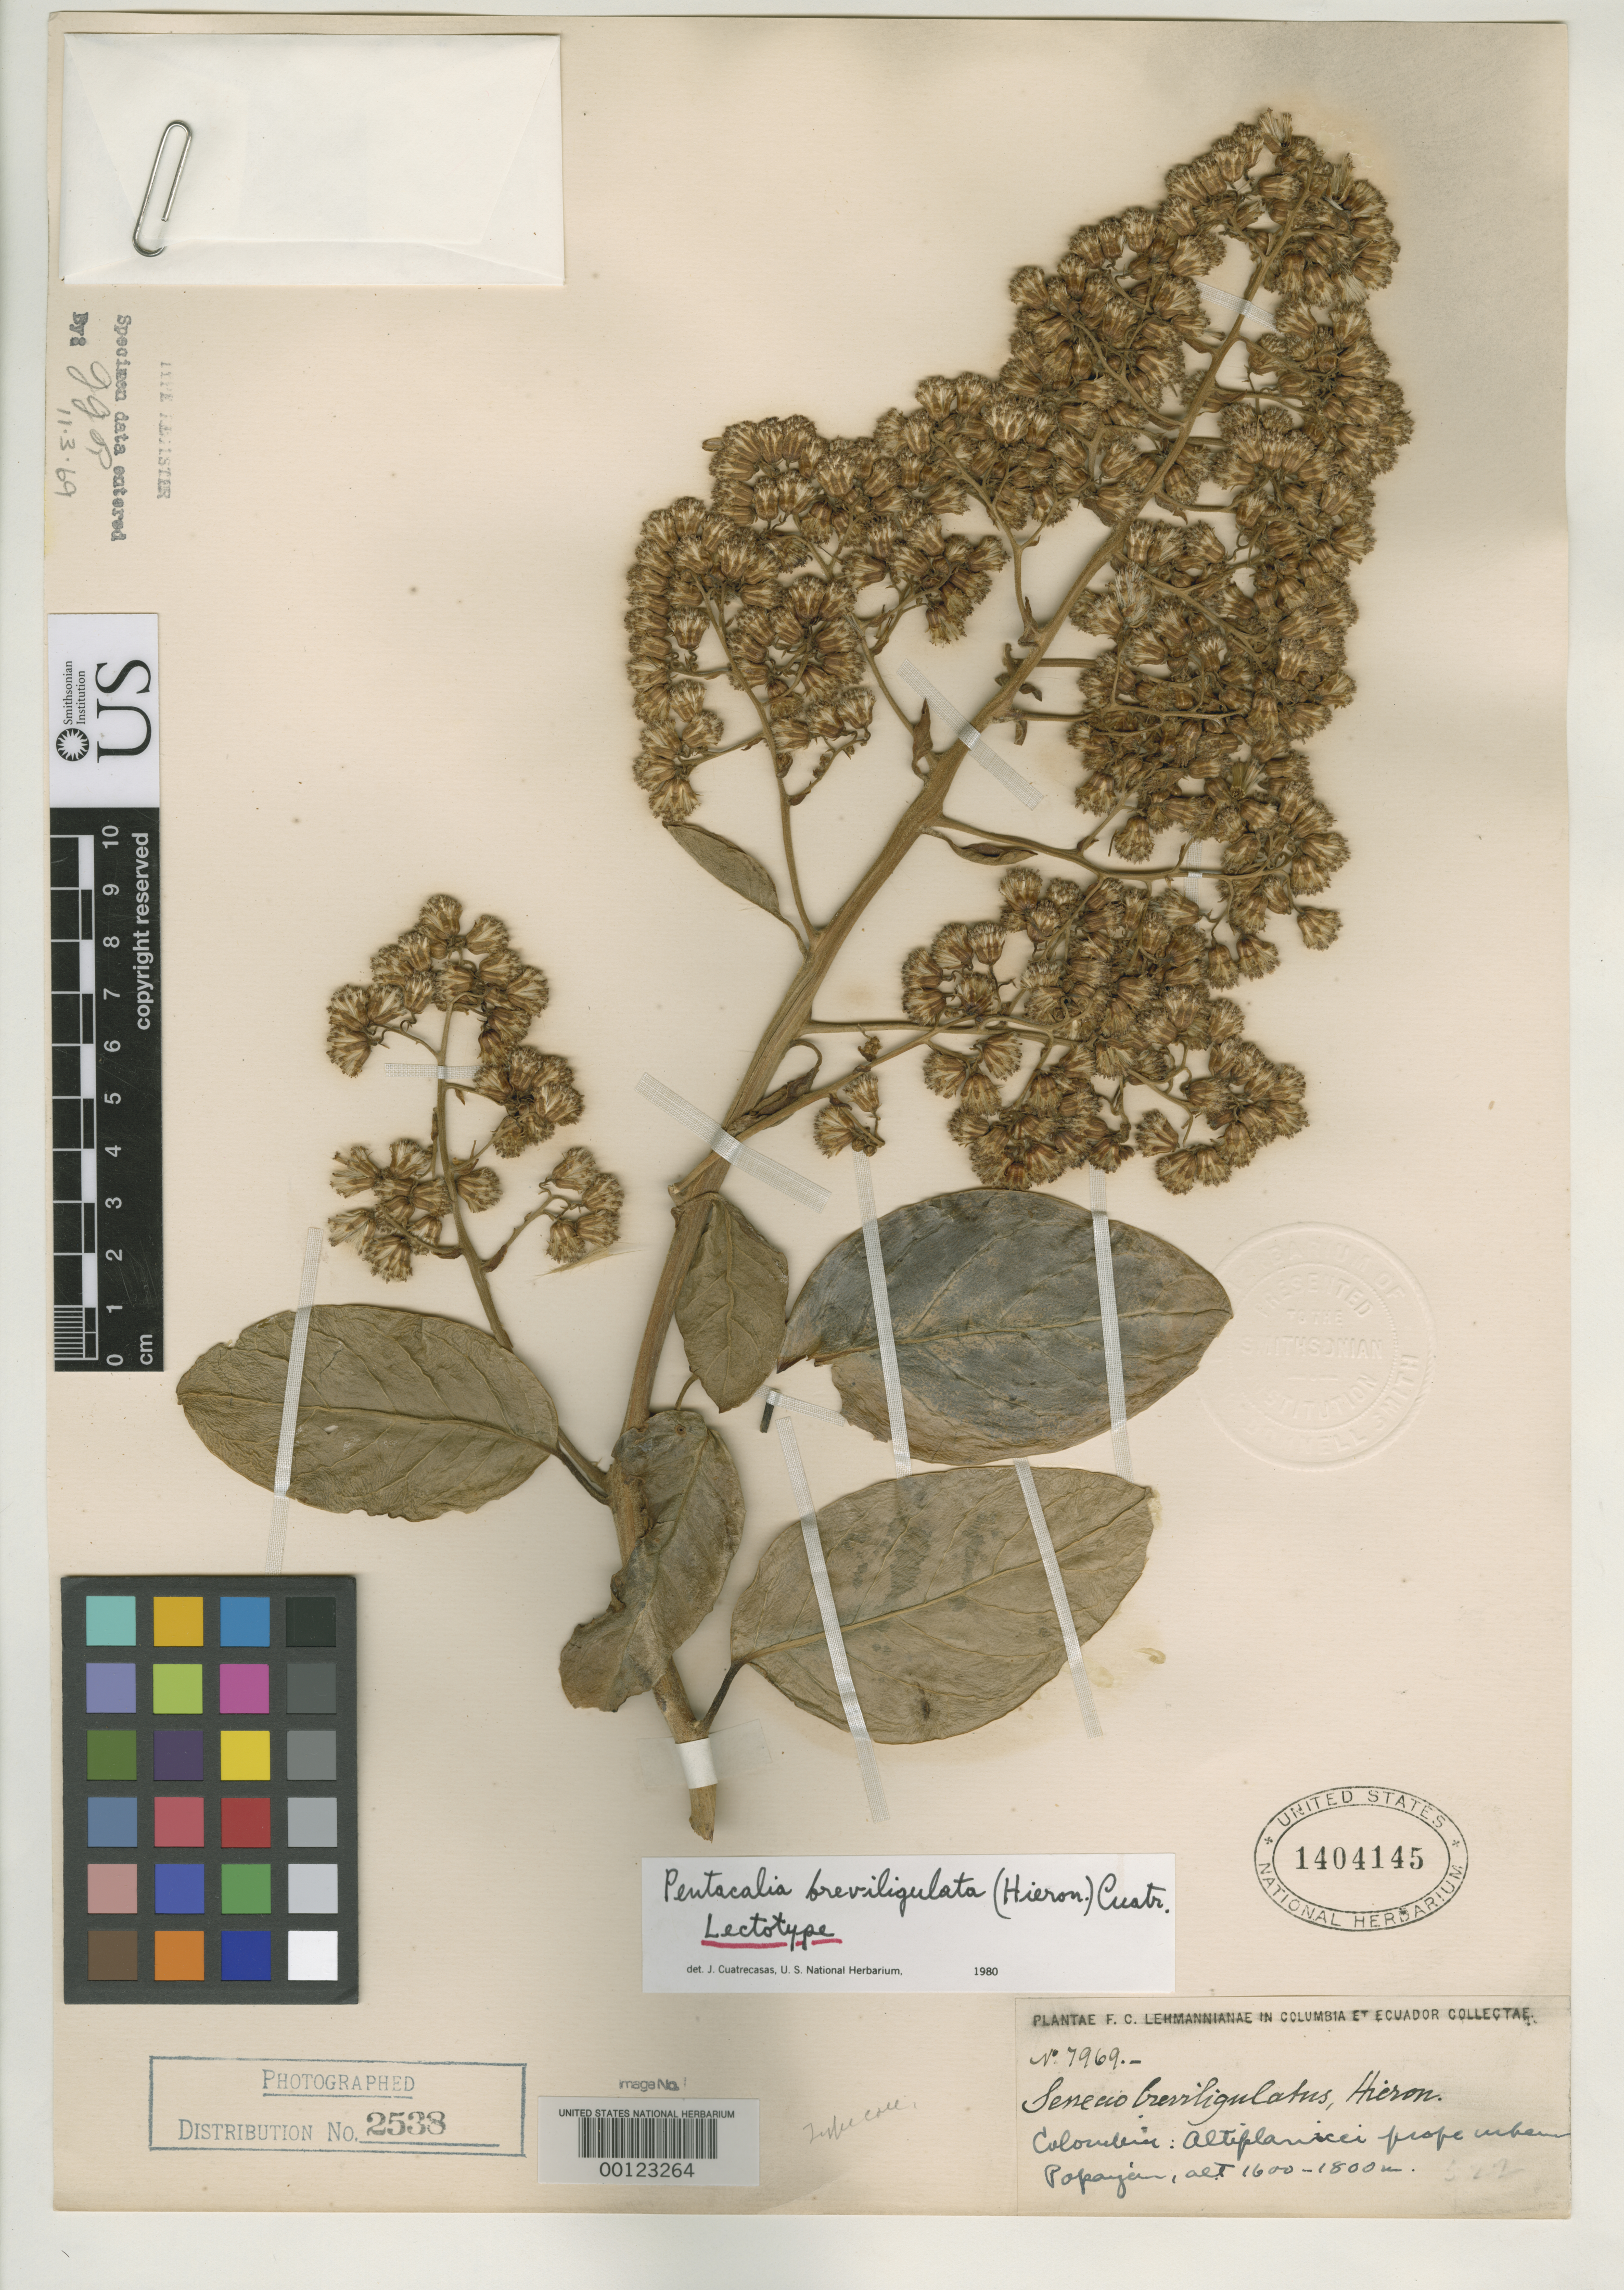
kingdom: Plantae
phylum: Tracheophyta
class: Magnoliopsida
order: Asterales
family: Asteraceae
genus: Senecio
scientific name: Senecio breviligulatus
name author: Hieron.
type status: Lectotype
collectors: F. C. Lehmann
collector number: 7969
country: Colombia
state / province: Cauca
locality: Popayan.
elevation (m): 600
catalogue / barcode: US 1404145